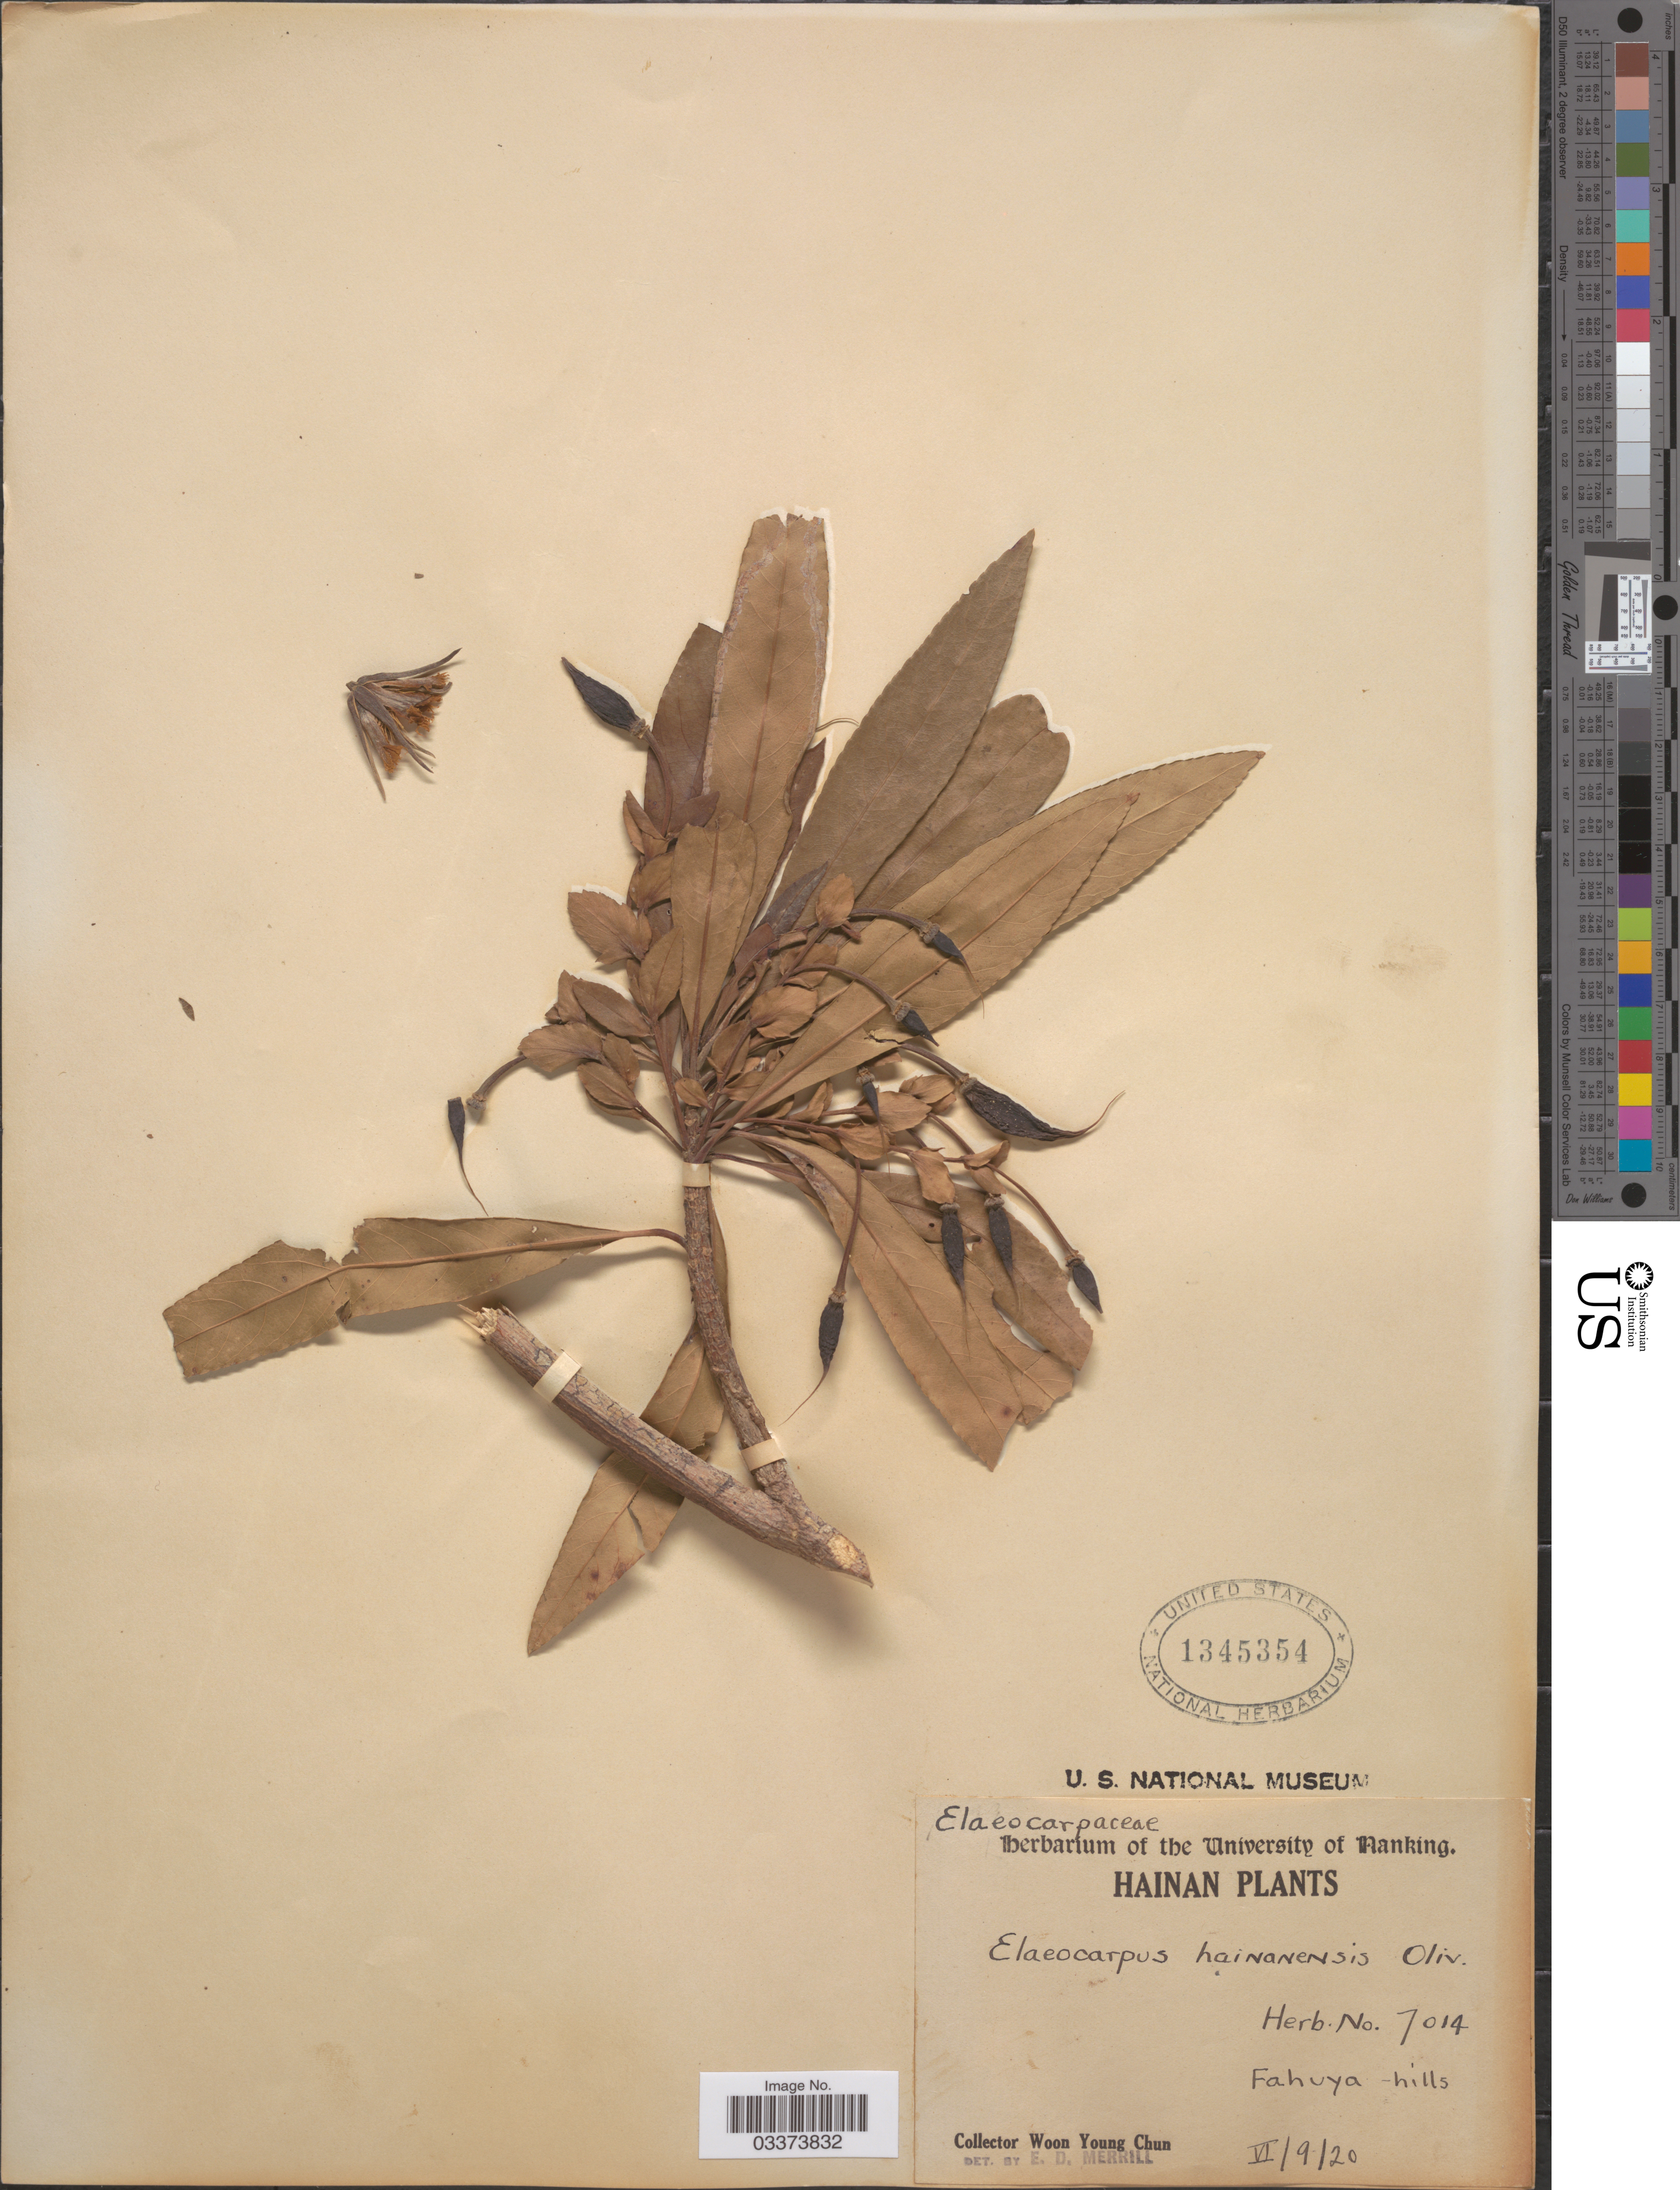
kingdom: Plantae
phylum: Tracheophyta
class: Magnoliopsida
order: Oxalidales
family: Elaeocarpaceae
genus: Elaeocarpus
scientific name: Elaeocarpus hainanensis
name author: Oliv.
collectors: W. Y. Chun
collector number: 7014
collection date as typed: Transcribed d/m/y: 9/6/20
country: China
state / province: Hainan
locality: Fahuya - hills.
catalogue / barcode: US 1345354